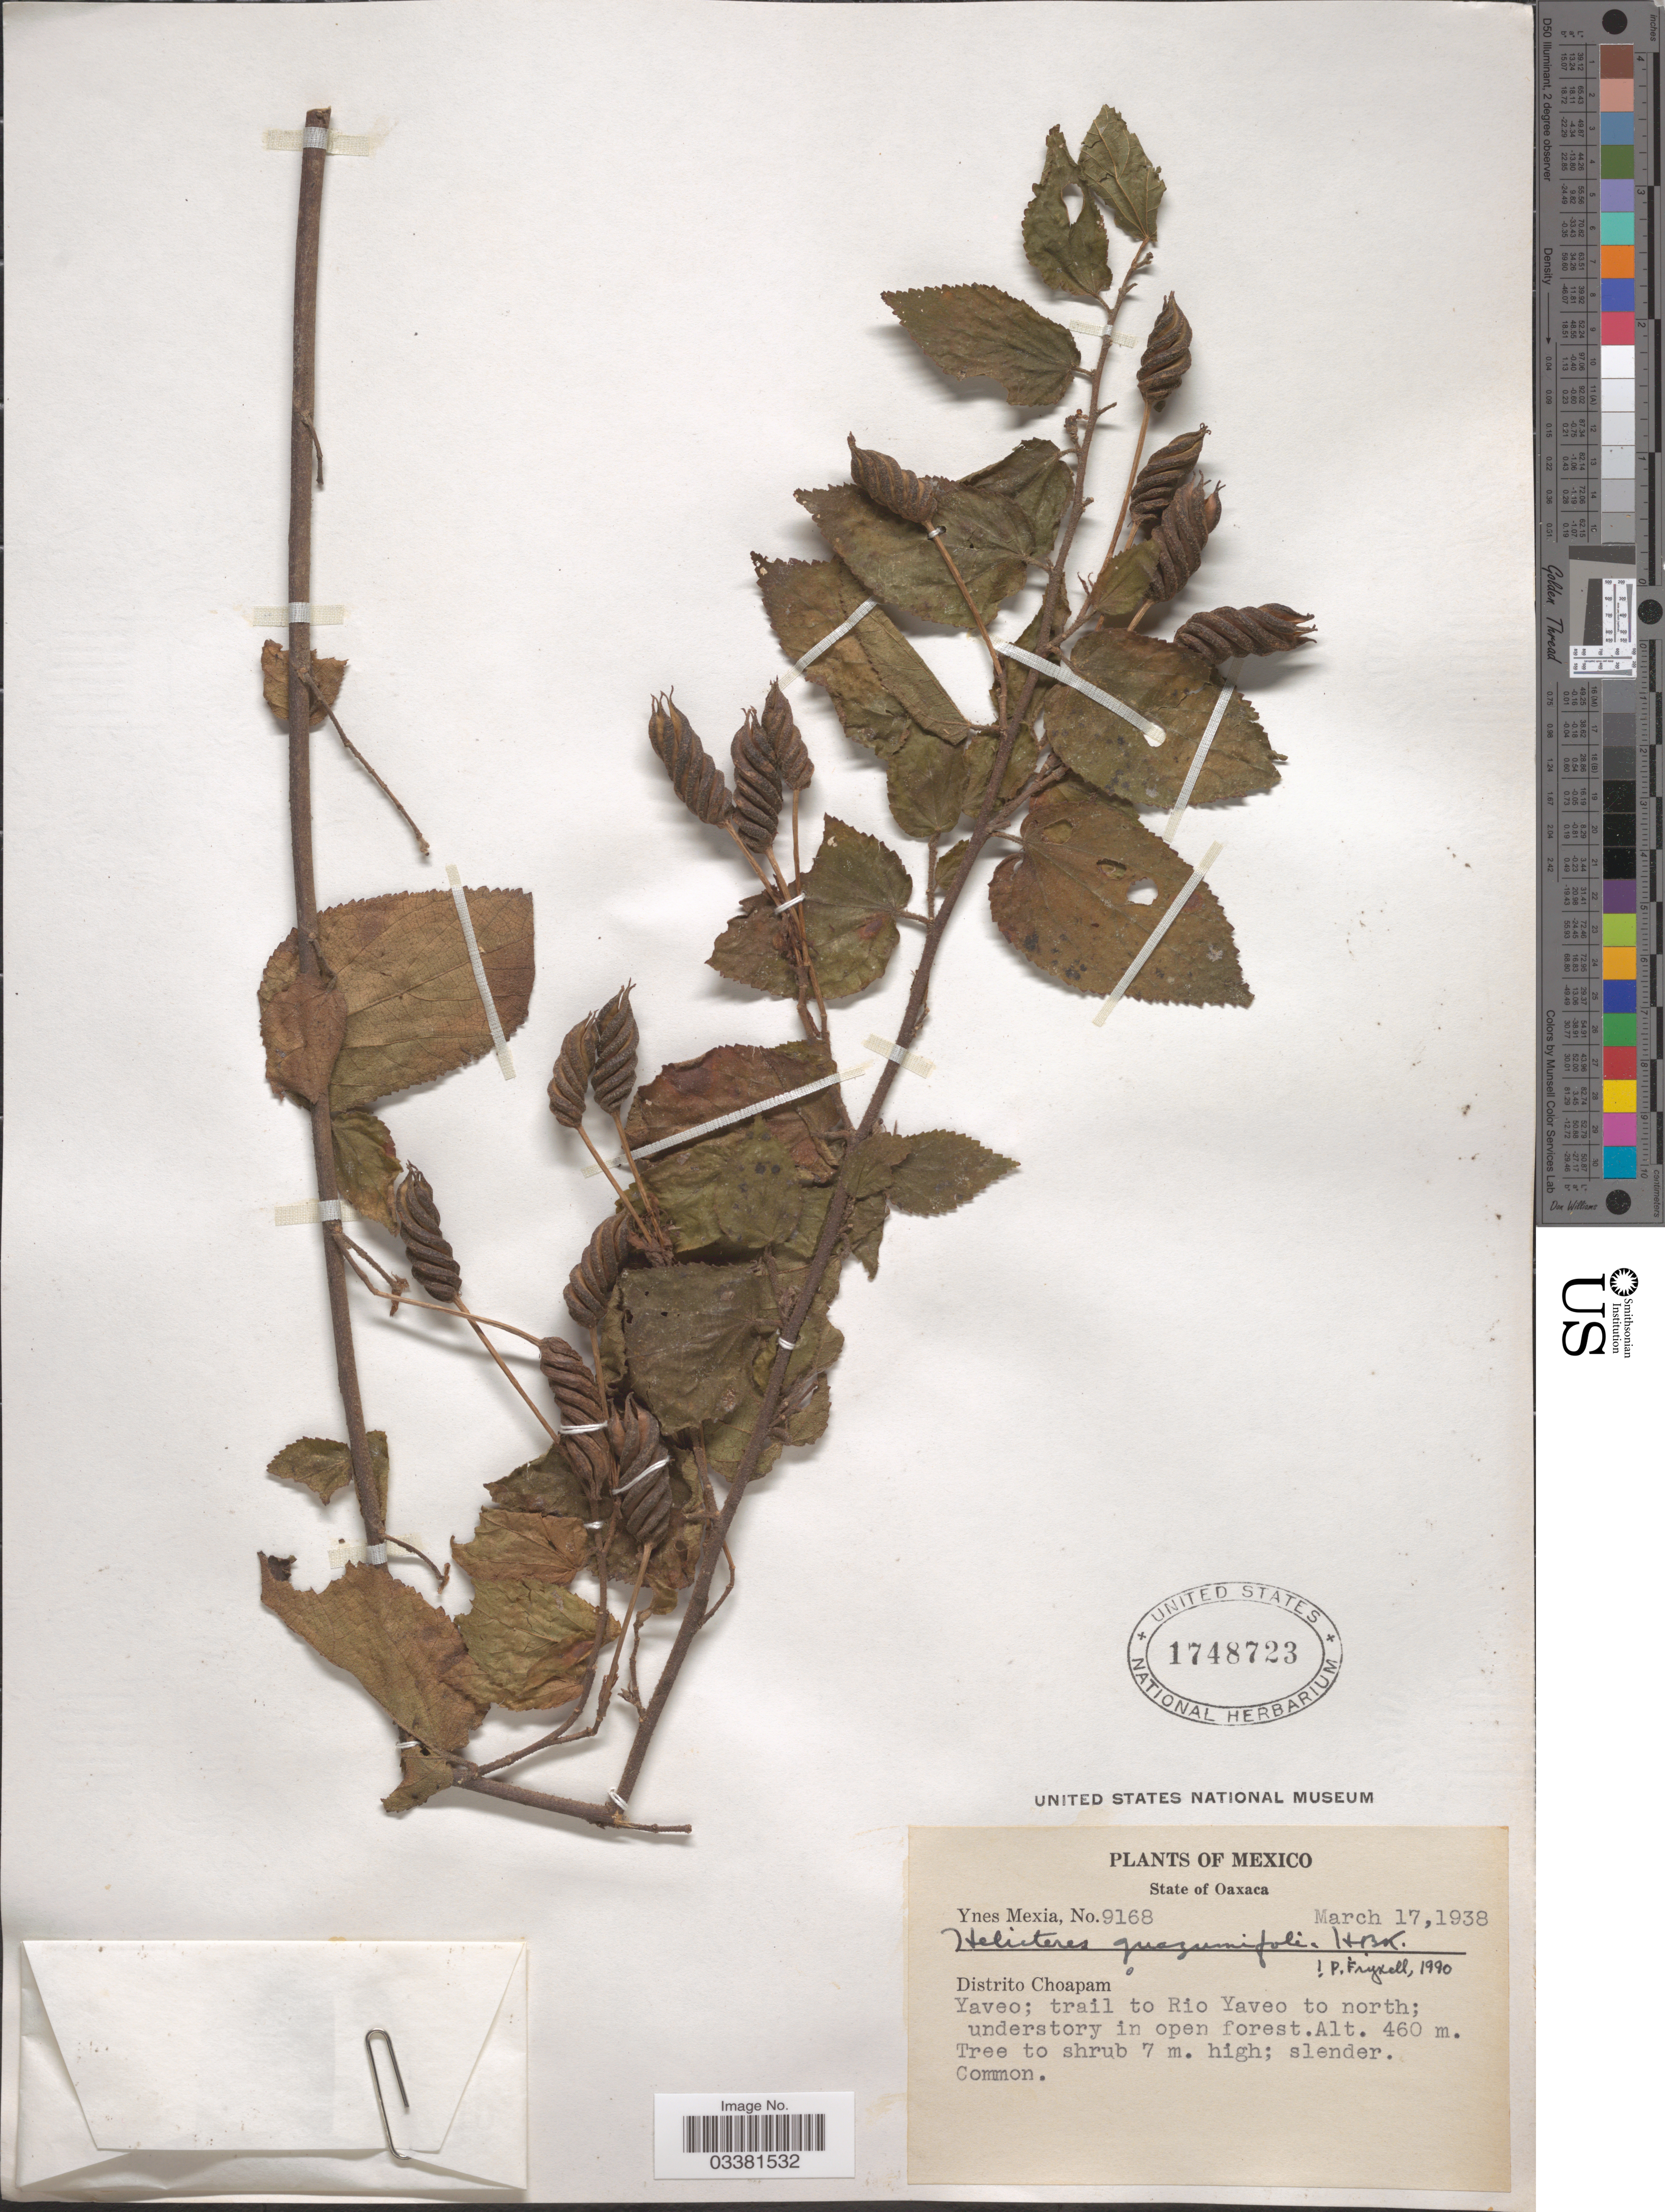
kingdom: Plantae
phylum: Tracheophyta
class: Magnoliopsida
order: Malvales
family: Malvaceae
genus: Helicteres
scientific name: Helicteres guazumifolia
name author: Kunth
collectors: Y. Mexia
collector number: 9168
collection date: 1938-03-17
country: Mexico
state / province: Oaxaca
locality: Distrito Choapam. Yaveo; trail to Rio Yaveo to north.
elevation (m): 460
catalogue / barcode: US 1748723